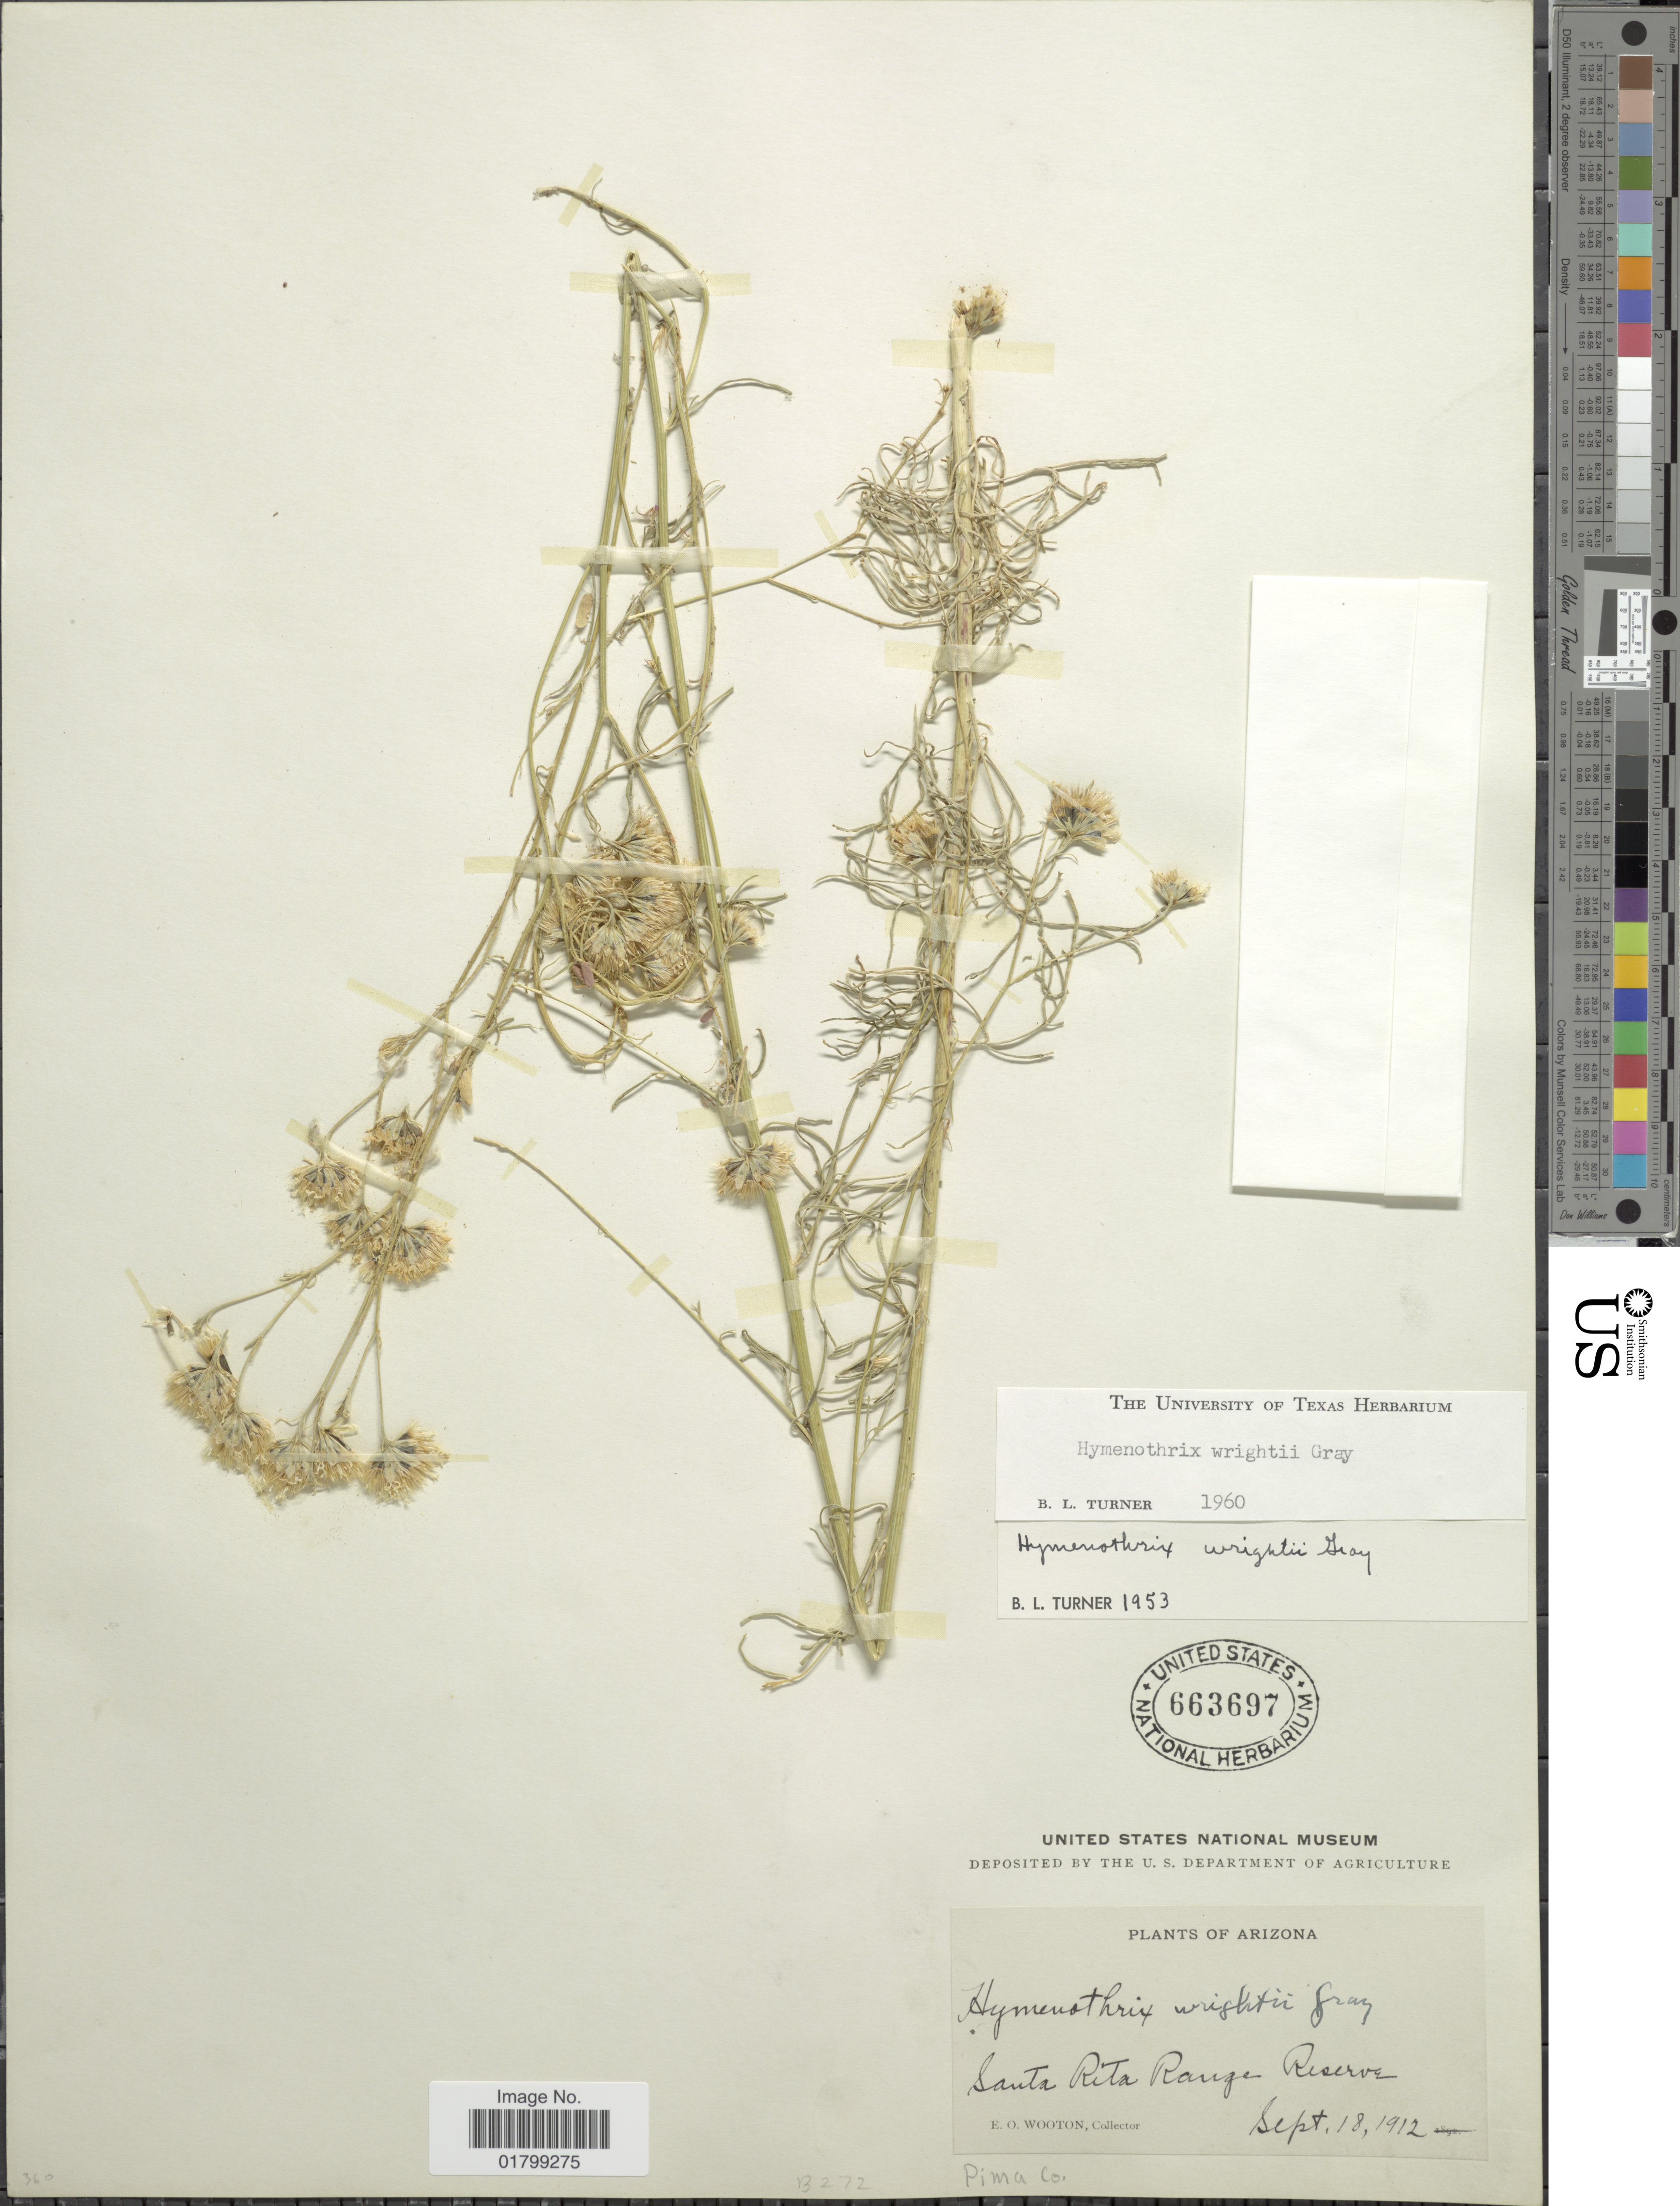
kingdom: Plantae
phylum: Tracheophyta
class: Magnoliopsida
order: Asterales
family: Asteraceae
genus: Hymenothrix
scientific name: Hymenothrix wrightii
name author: A. Gray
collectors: E. O. Wooton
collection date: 1912-09-18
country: United States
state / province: Arizona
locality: Santa Rita Range Reserve, Pima Co.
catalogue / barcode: US 663697